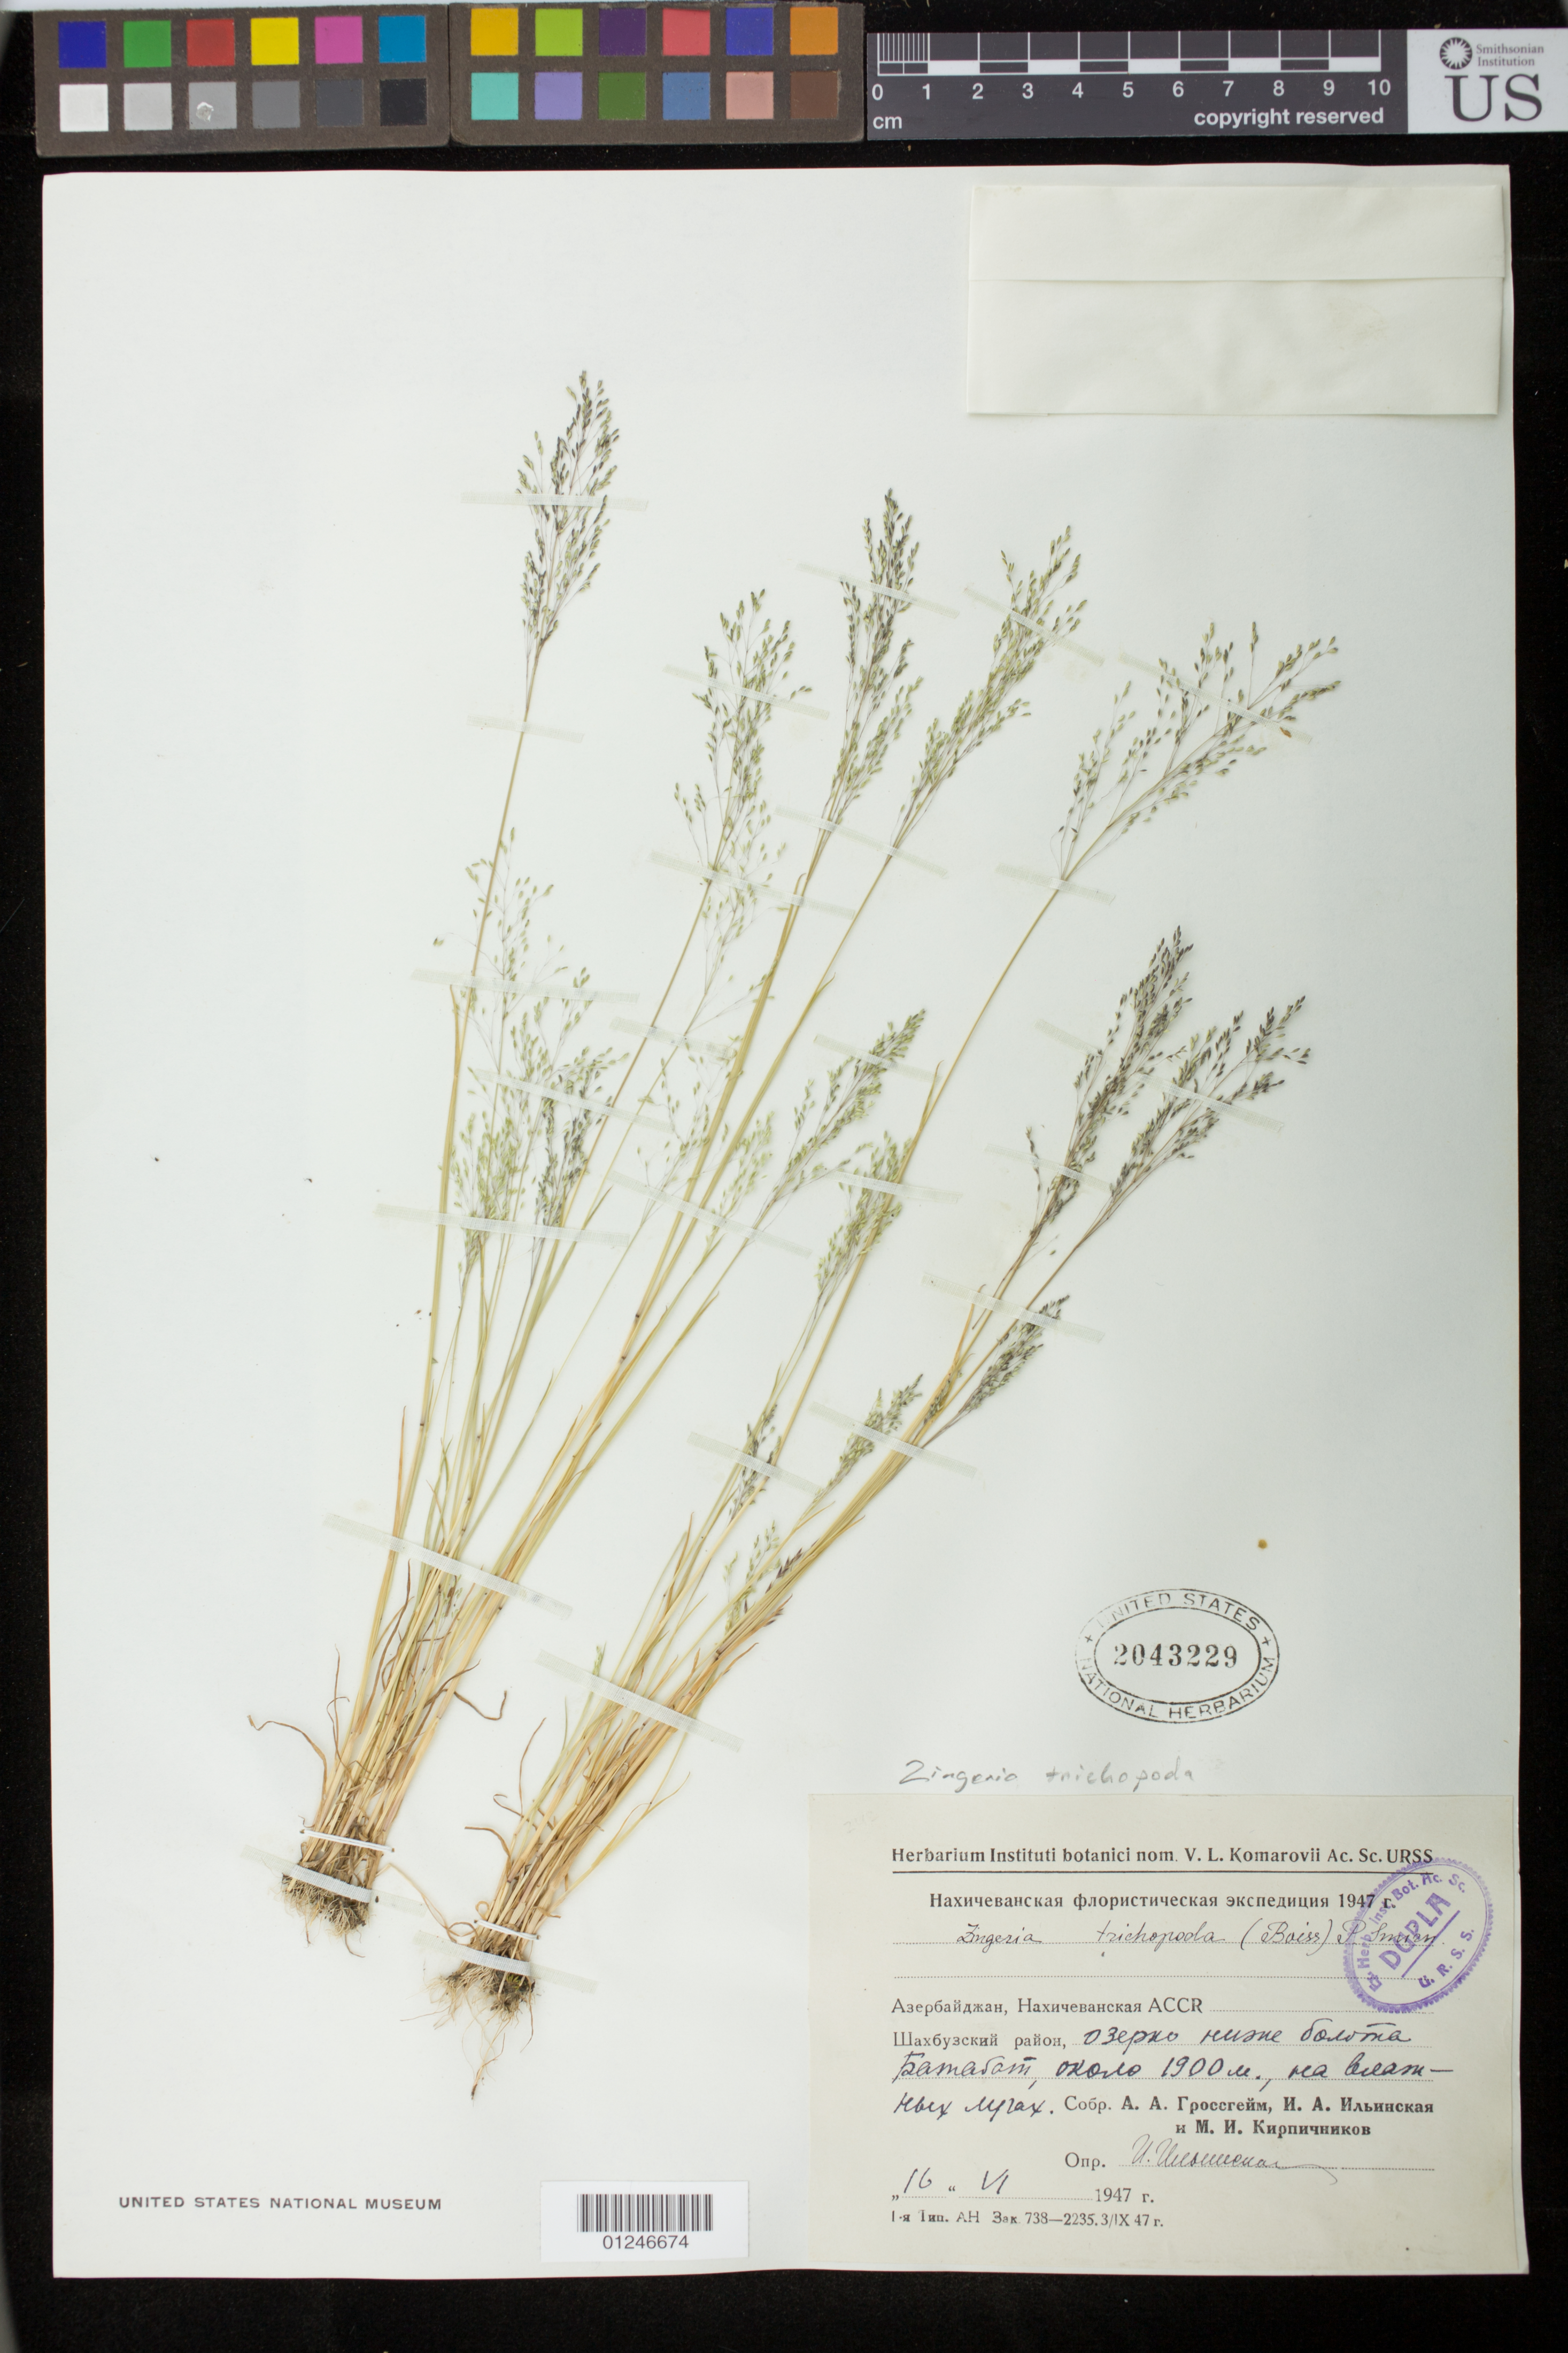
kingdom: Plantae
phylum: Tracheophyta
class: Liliopsida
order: Poales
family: Poaceae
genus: Zingeria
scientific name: Zingeria trichopoda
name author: (Boiss.) P.A. Smirn.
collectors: A. Grossgejm et al.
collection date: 1947-06-16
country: Azerbaijan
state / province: Nakhchivan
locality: Shahbuz distr., small lake below muddy terrain called Batabat, muddy meadows [translated from Russian]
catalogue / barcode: US 2043229